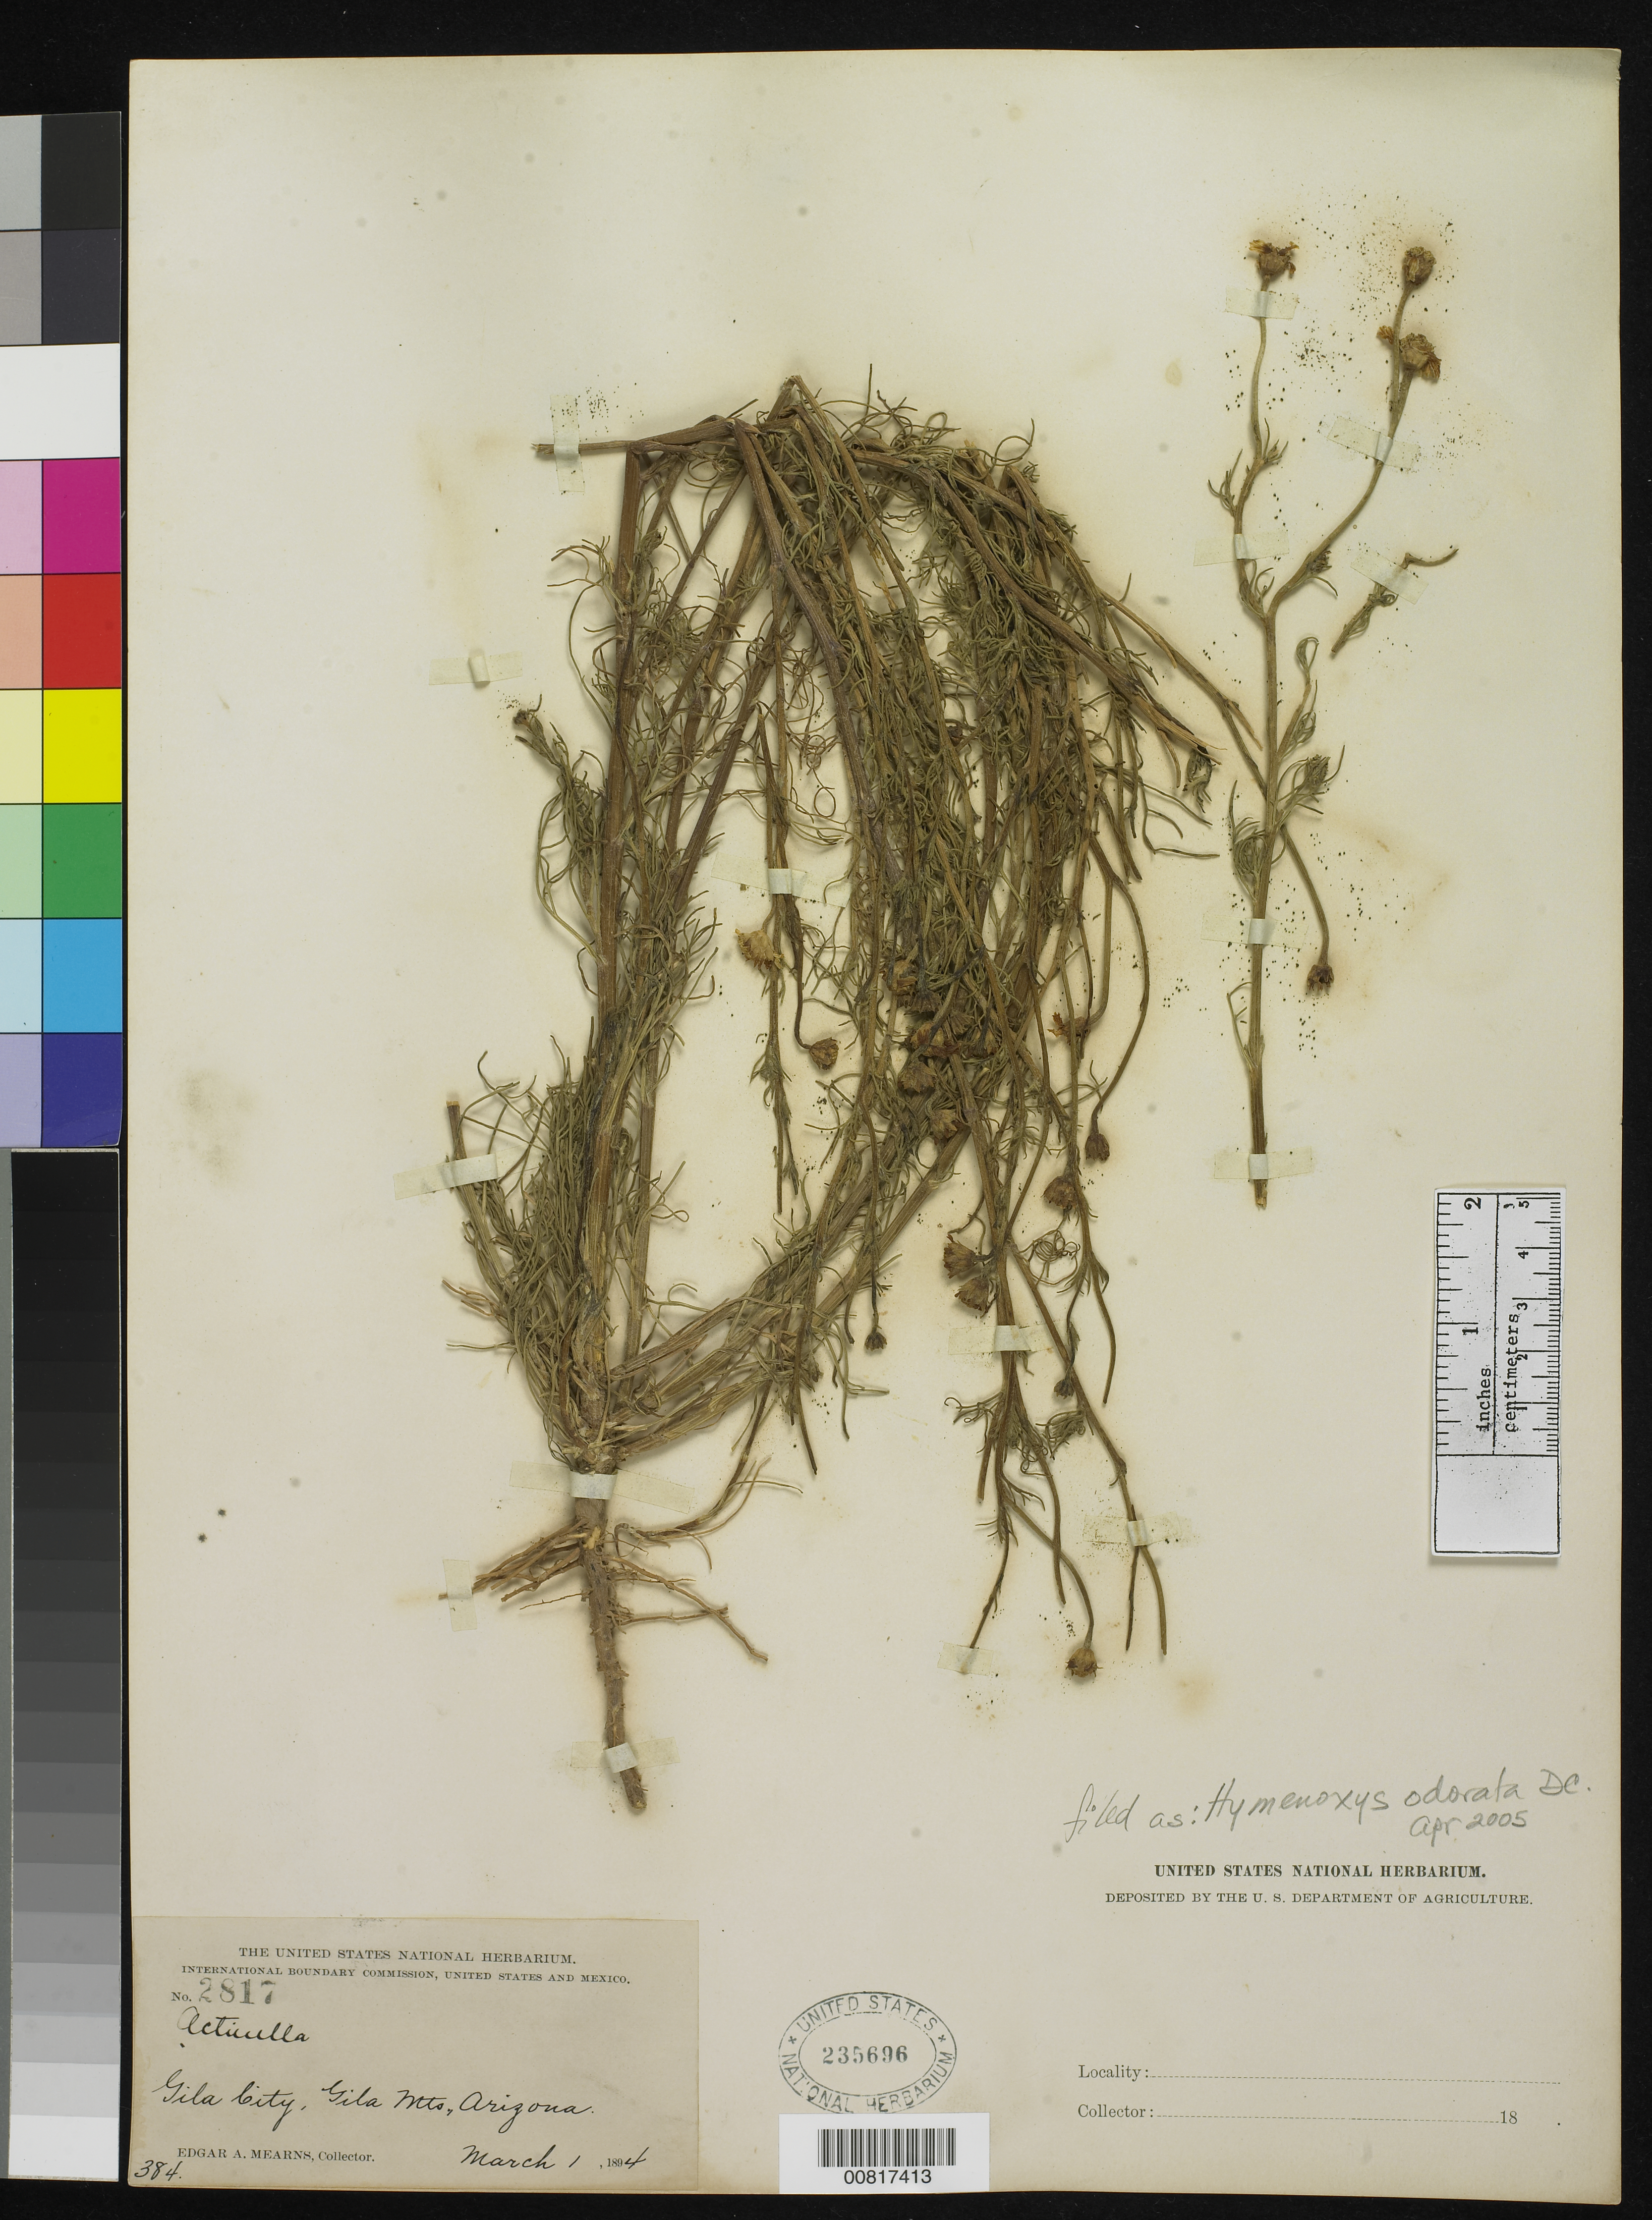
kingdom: Plantae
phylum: Tracheophyta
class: Magnoliopsida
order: Asterales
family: Asteraceae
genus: Hymenoxys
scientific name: Hymenoxys odorata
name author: DC.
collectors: E. A. Mearns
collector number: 2817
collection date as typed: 01 Mar 1894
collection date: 1894-03-01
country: United States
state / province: Arizona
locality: Gila City, Gila Mts.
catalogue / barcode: US 235696